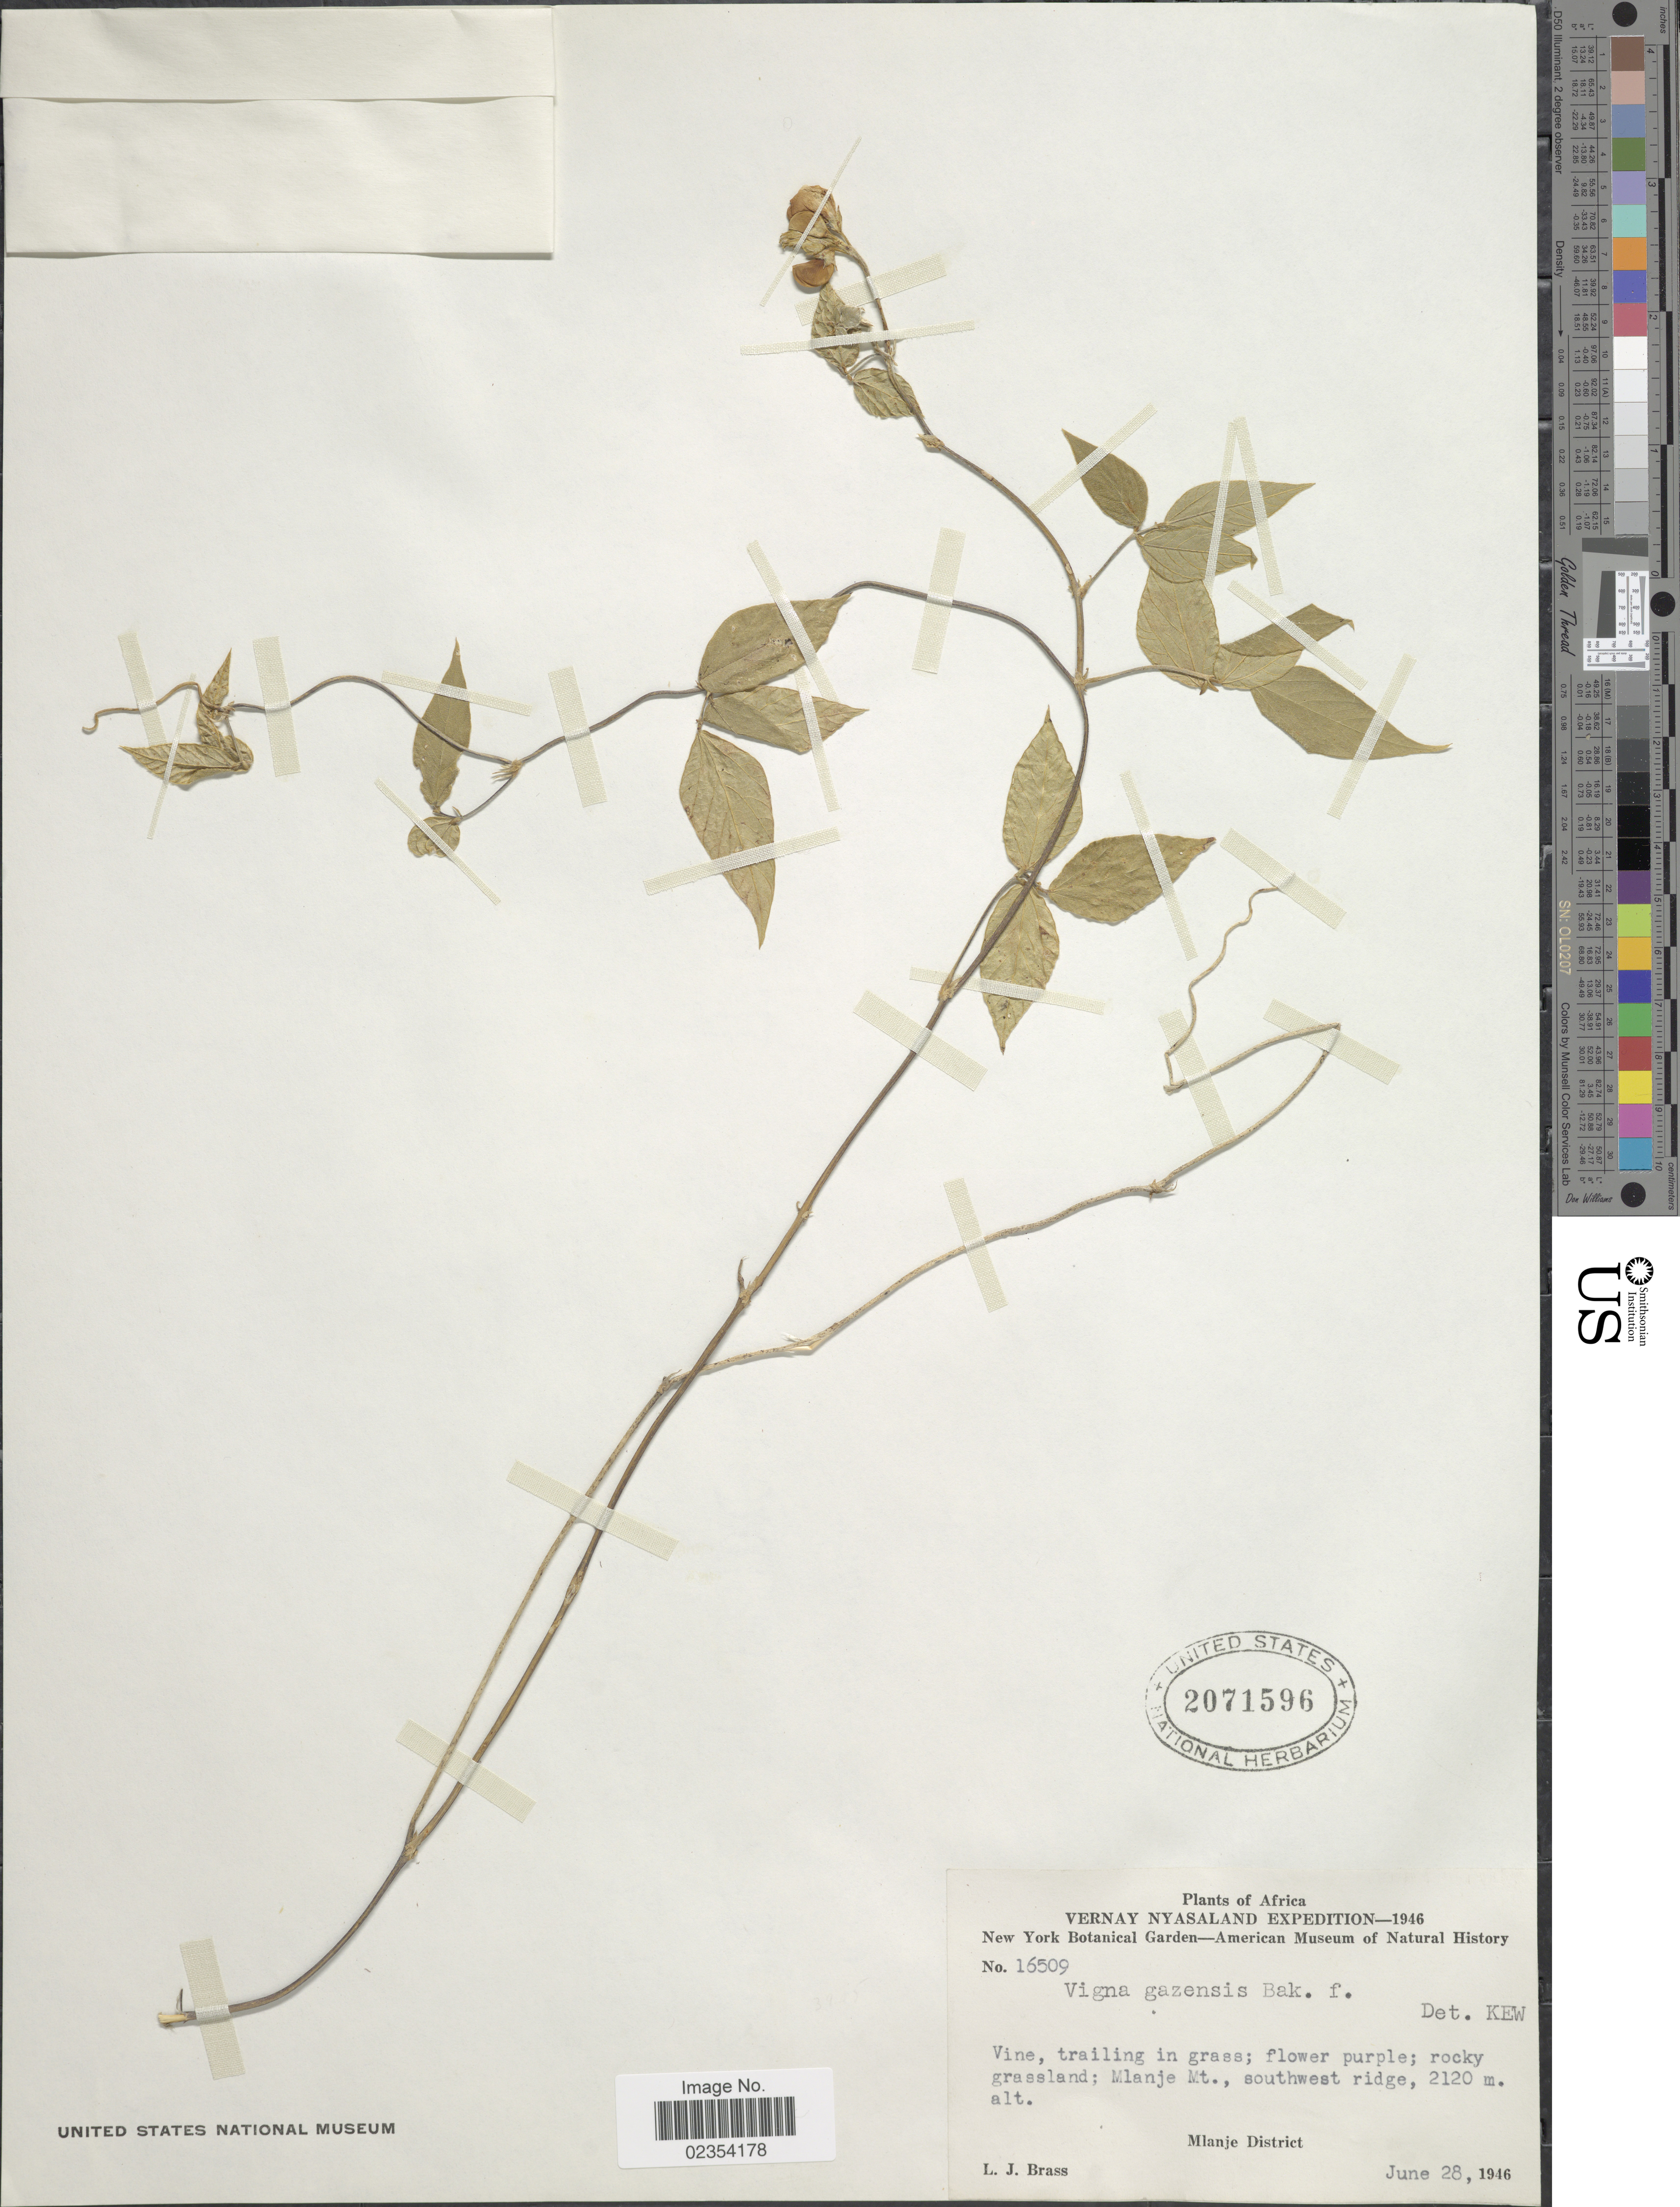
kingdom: Plantae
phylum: Tracheophyta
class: Magnoliopsida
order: Fabales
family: Fabaceae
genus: Vigna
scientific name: Vigna gazensis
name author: Baker f.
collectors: L. J. Brass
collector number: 16509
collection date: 1946-06-28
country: Malawi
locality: Vernay Nyassland, Mlanje Mt., southwest ridge, Mlanje District.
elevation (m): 2120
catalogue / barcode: US 2071596